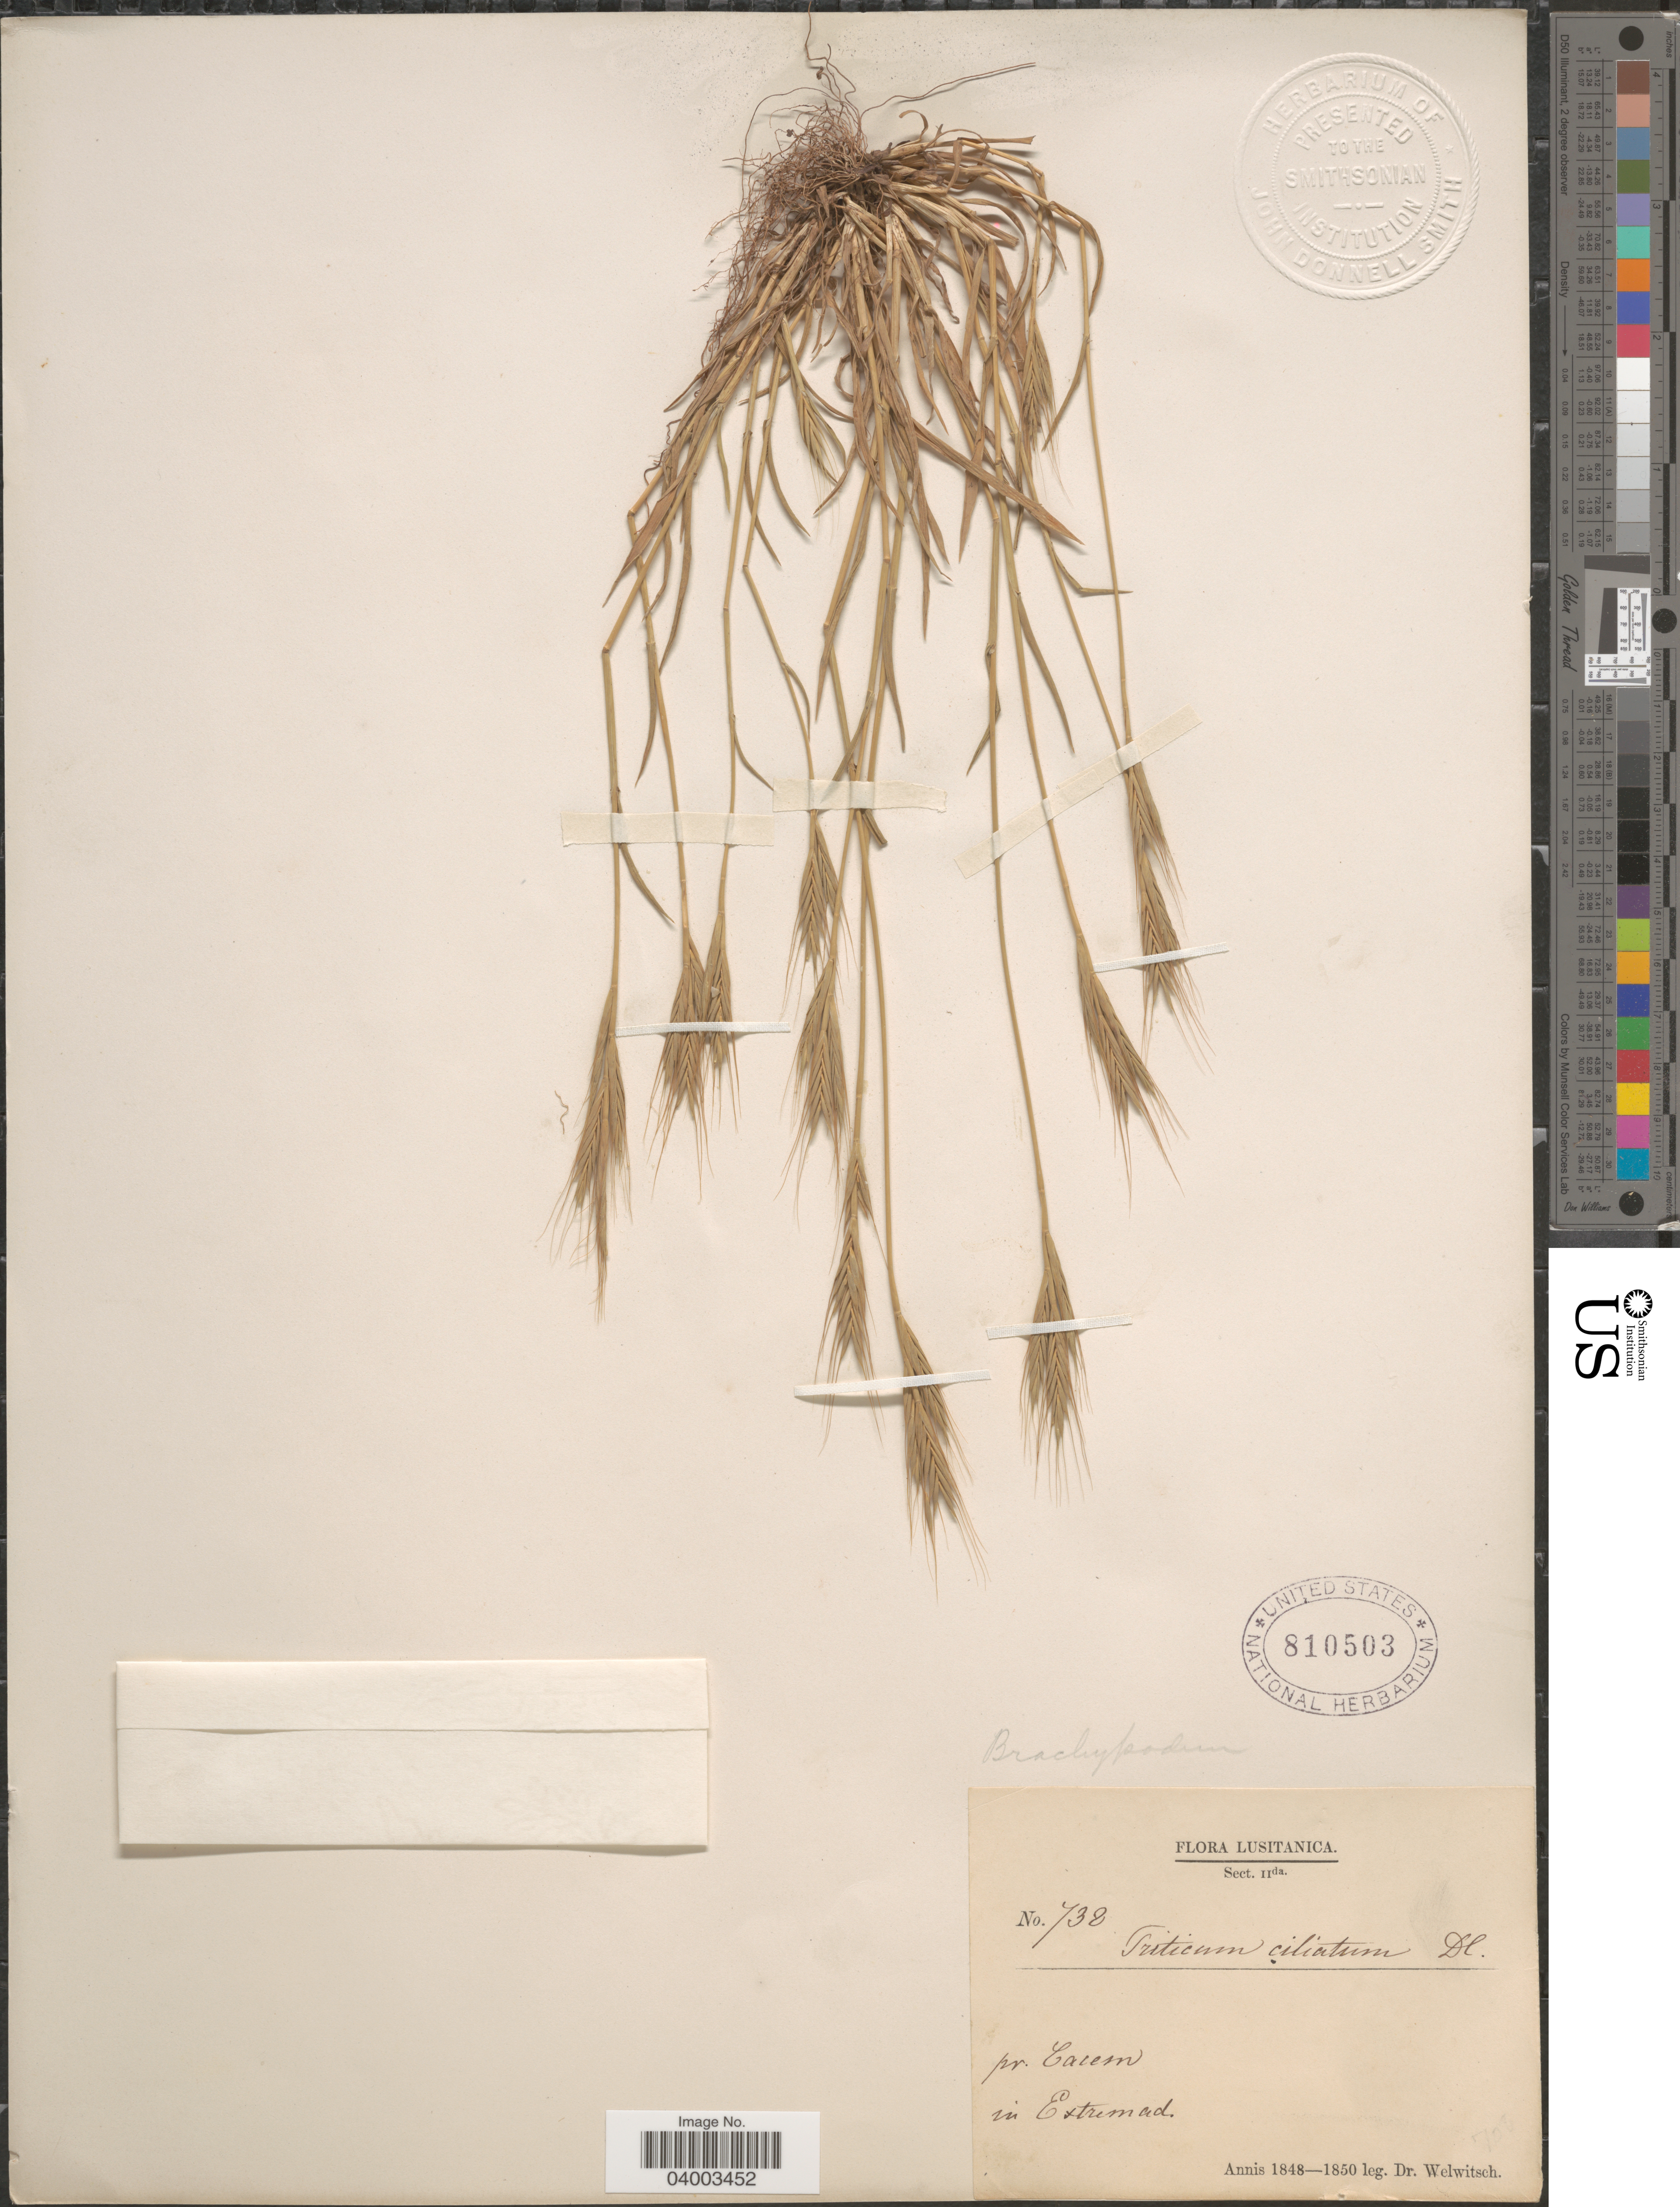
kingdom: Plantae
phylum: Tracheophyta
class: Liliopsida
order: Poales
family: Poaceae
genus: Brachypodium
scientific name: Brachypodium distachyon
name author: (L.) P. Beauv.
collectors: -. Welwitsch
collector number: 738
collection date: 1848/1850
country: Portugal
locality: Lusitanica. pr. Cacem in Extremad.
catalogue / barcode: US 810503